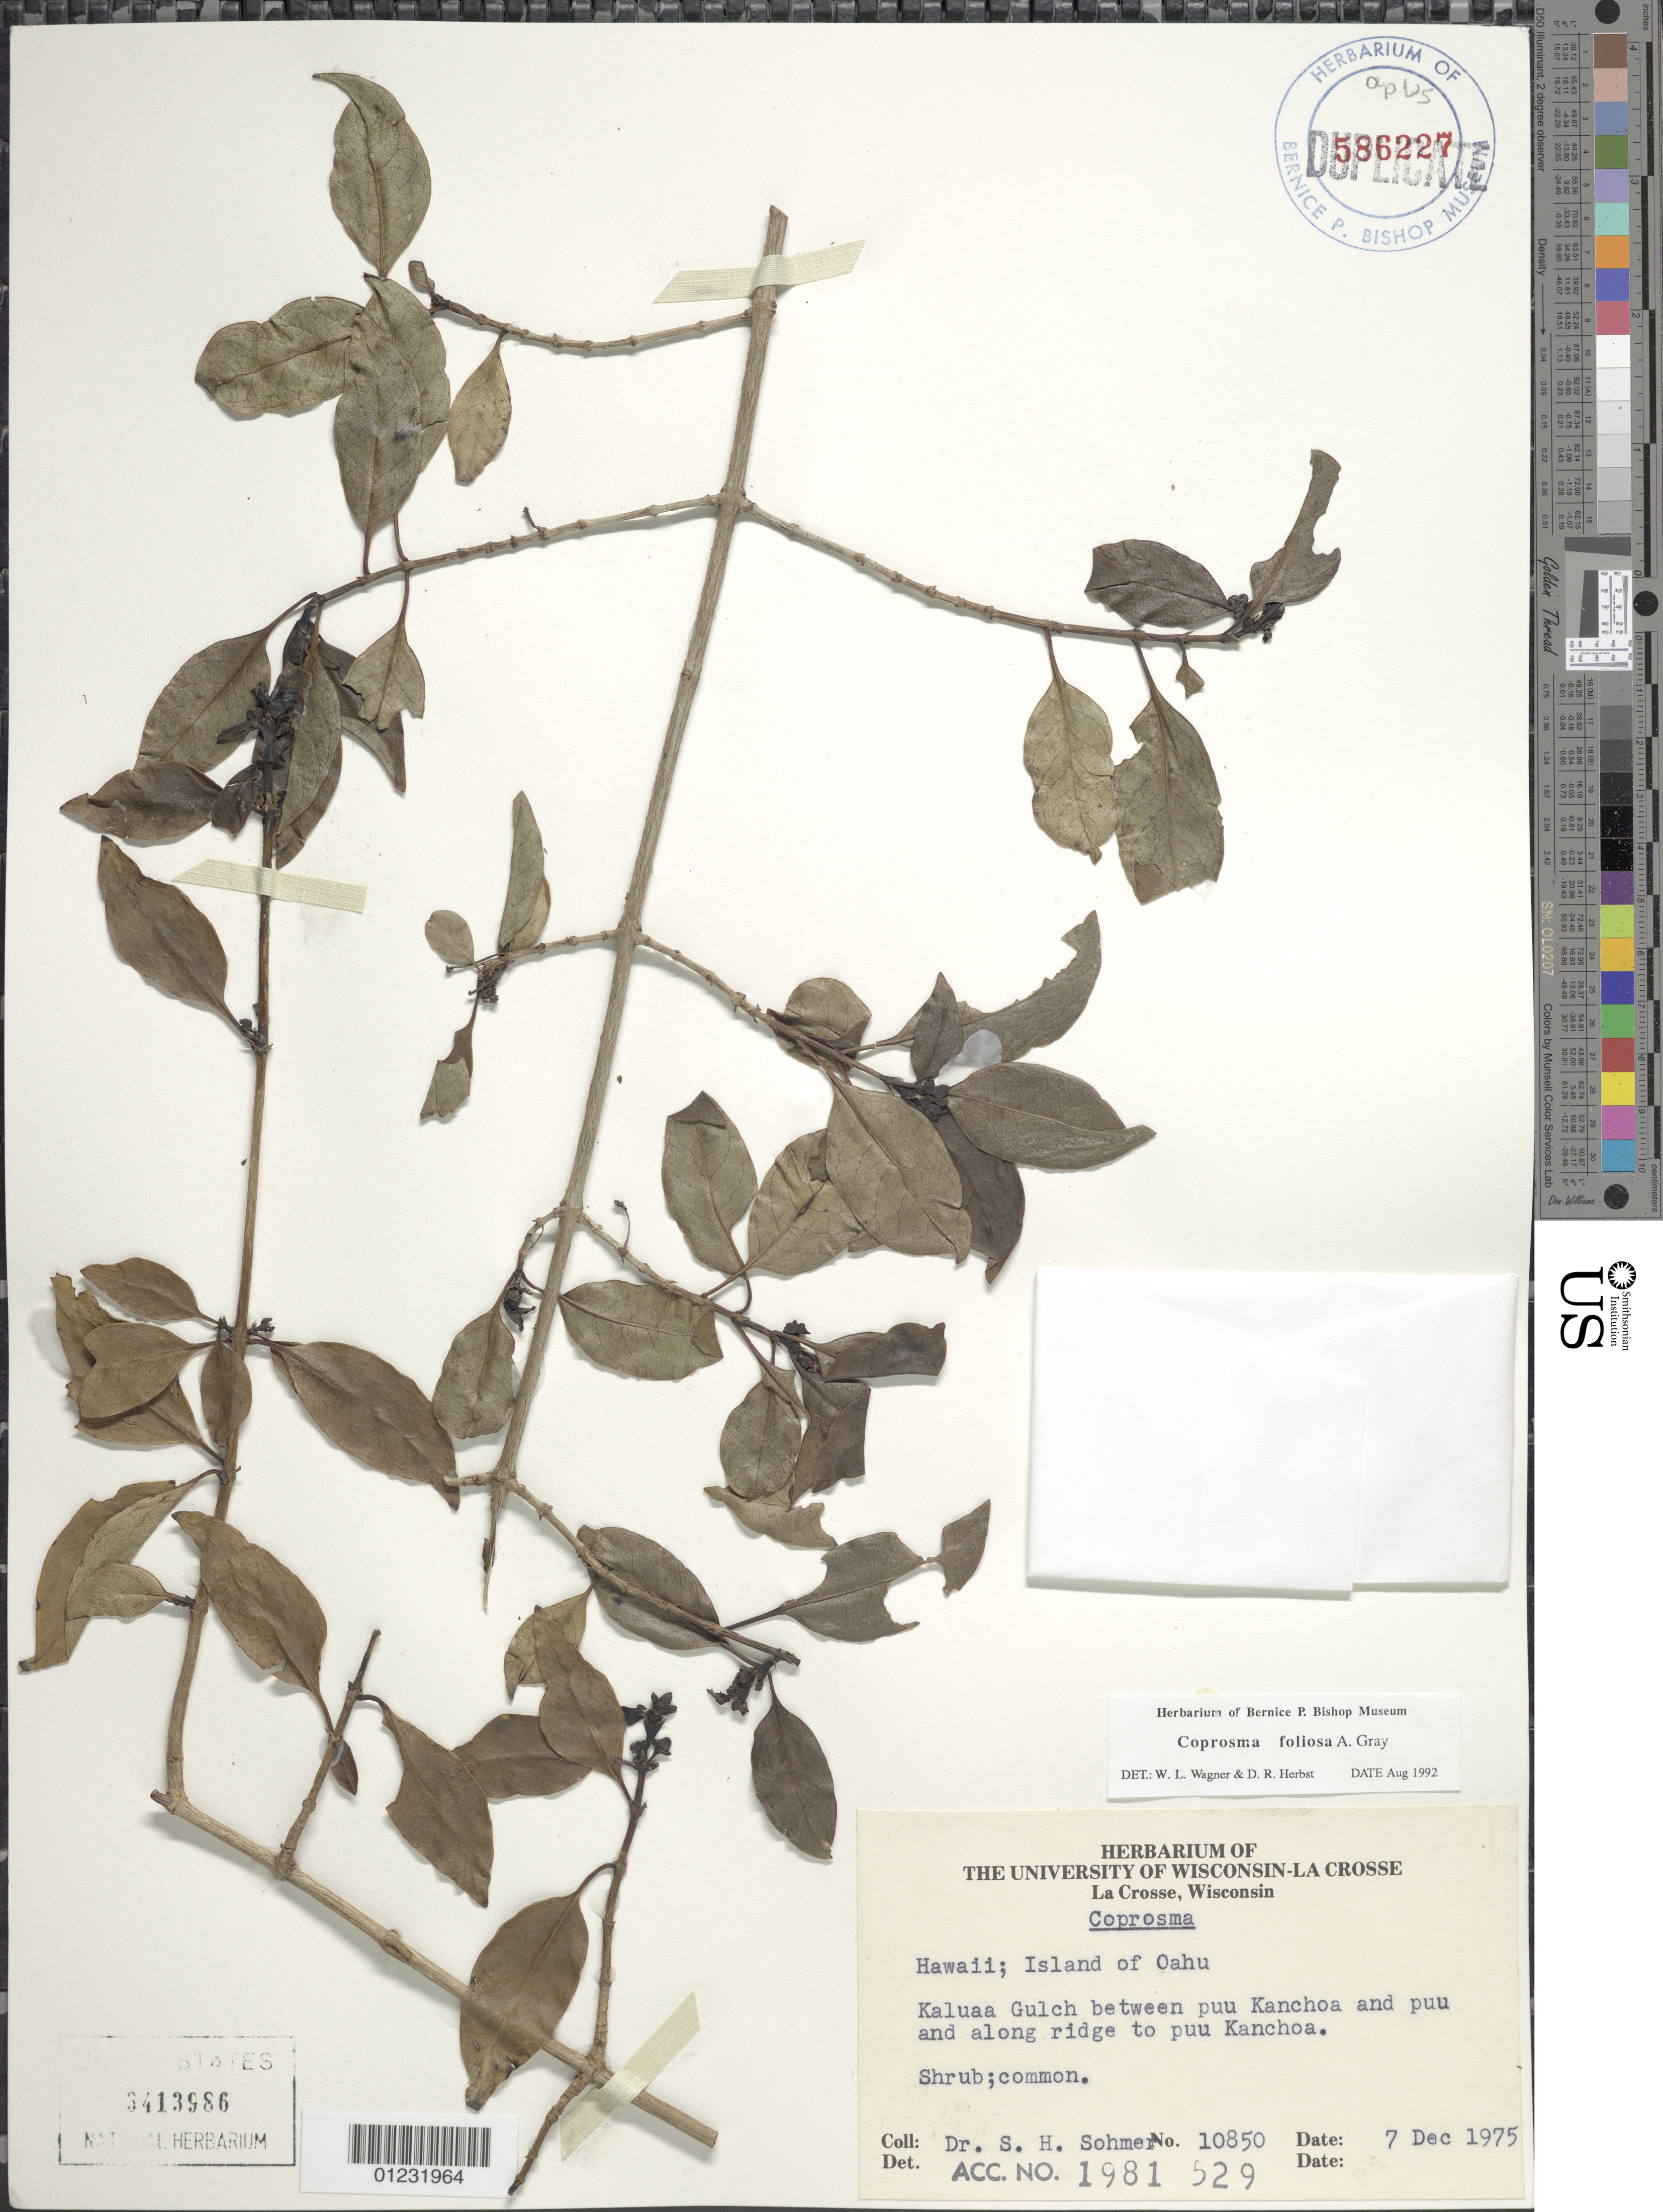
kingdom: Plantae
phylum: Tracheophyta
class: Magnoliopsida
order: Gentianales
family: Rubiaceae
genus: Coprosma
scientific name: Coprosma foliosa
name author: A. Gray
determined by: Wagner, W. L.; Herbst, D. R.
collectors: S. H. Sohmer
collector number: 10850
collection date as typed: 7 Dec 1975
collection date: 1975-12-07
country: United States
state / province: Hawaii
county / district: Honolulu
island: Oahu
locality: Kaluaa Gulch between puu Kanchoa and puu and along ridge to puu Kanchoa.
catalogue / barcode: US 3413986